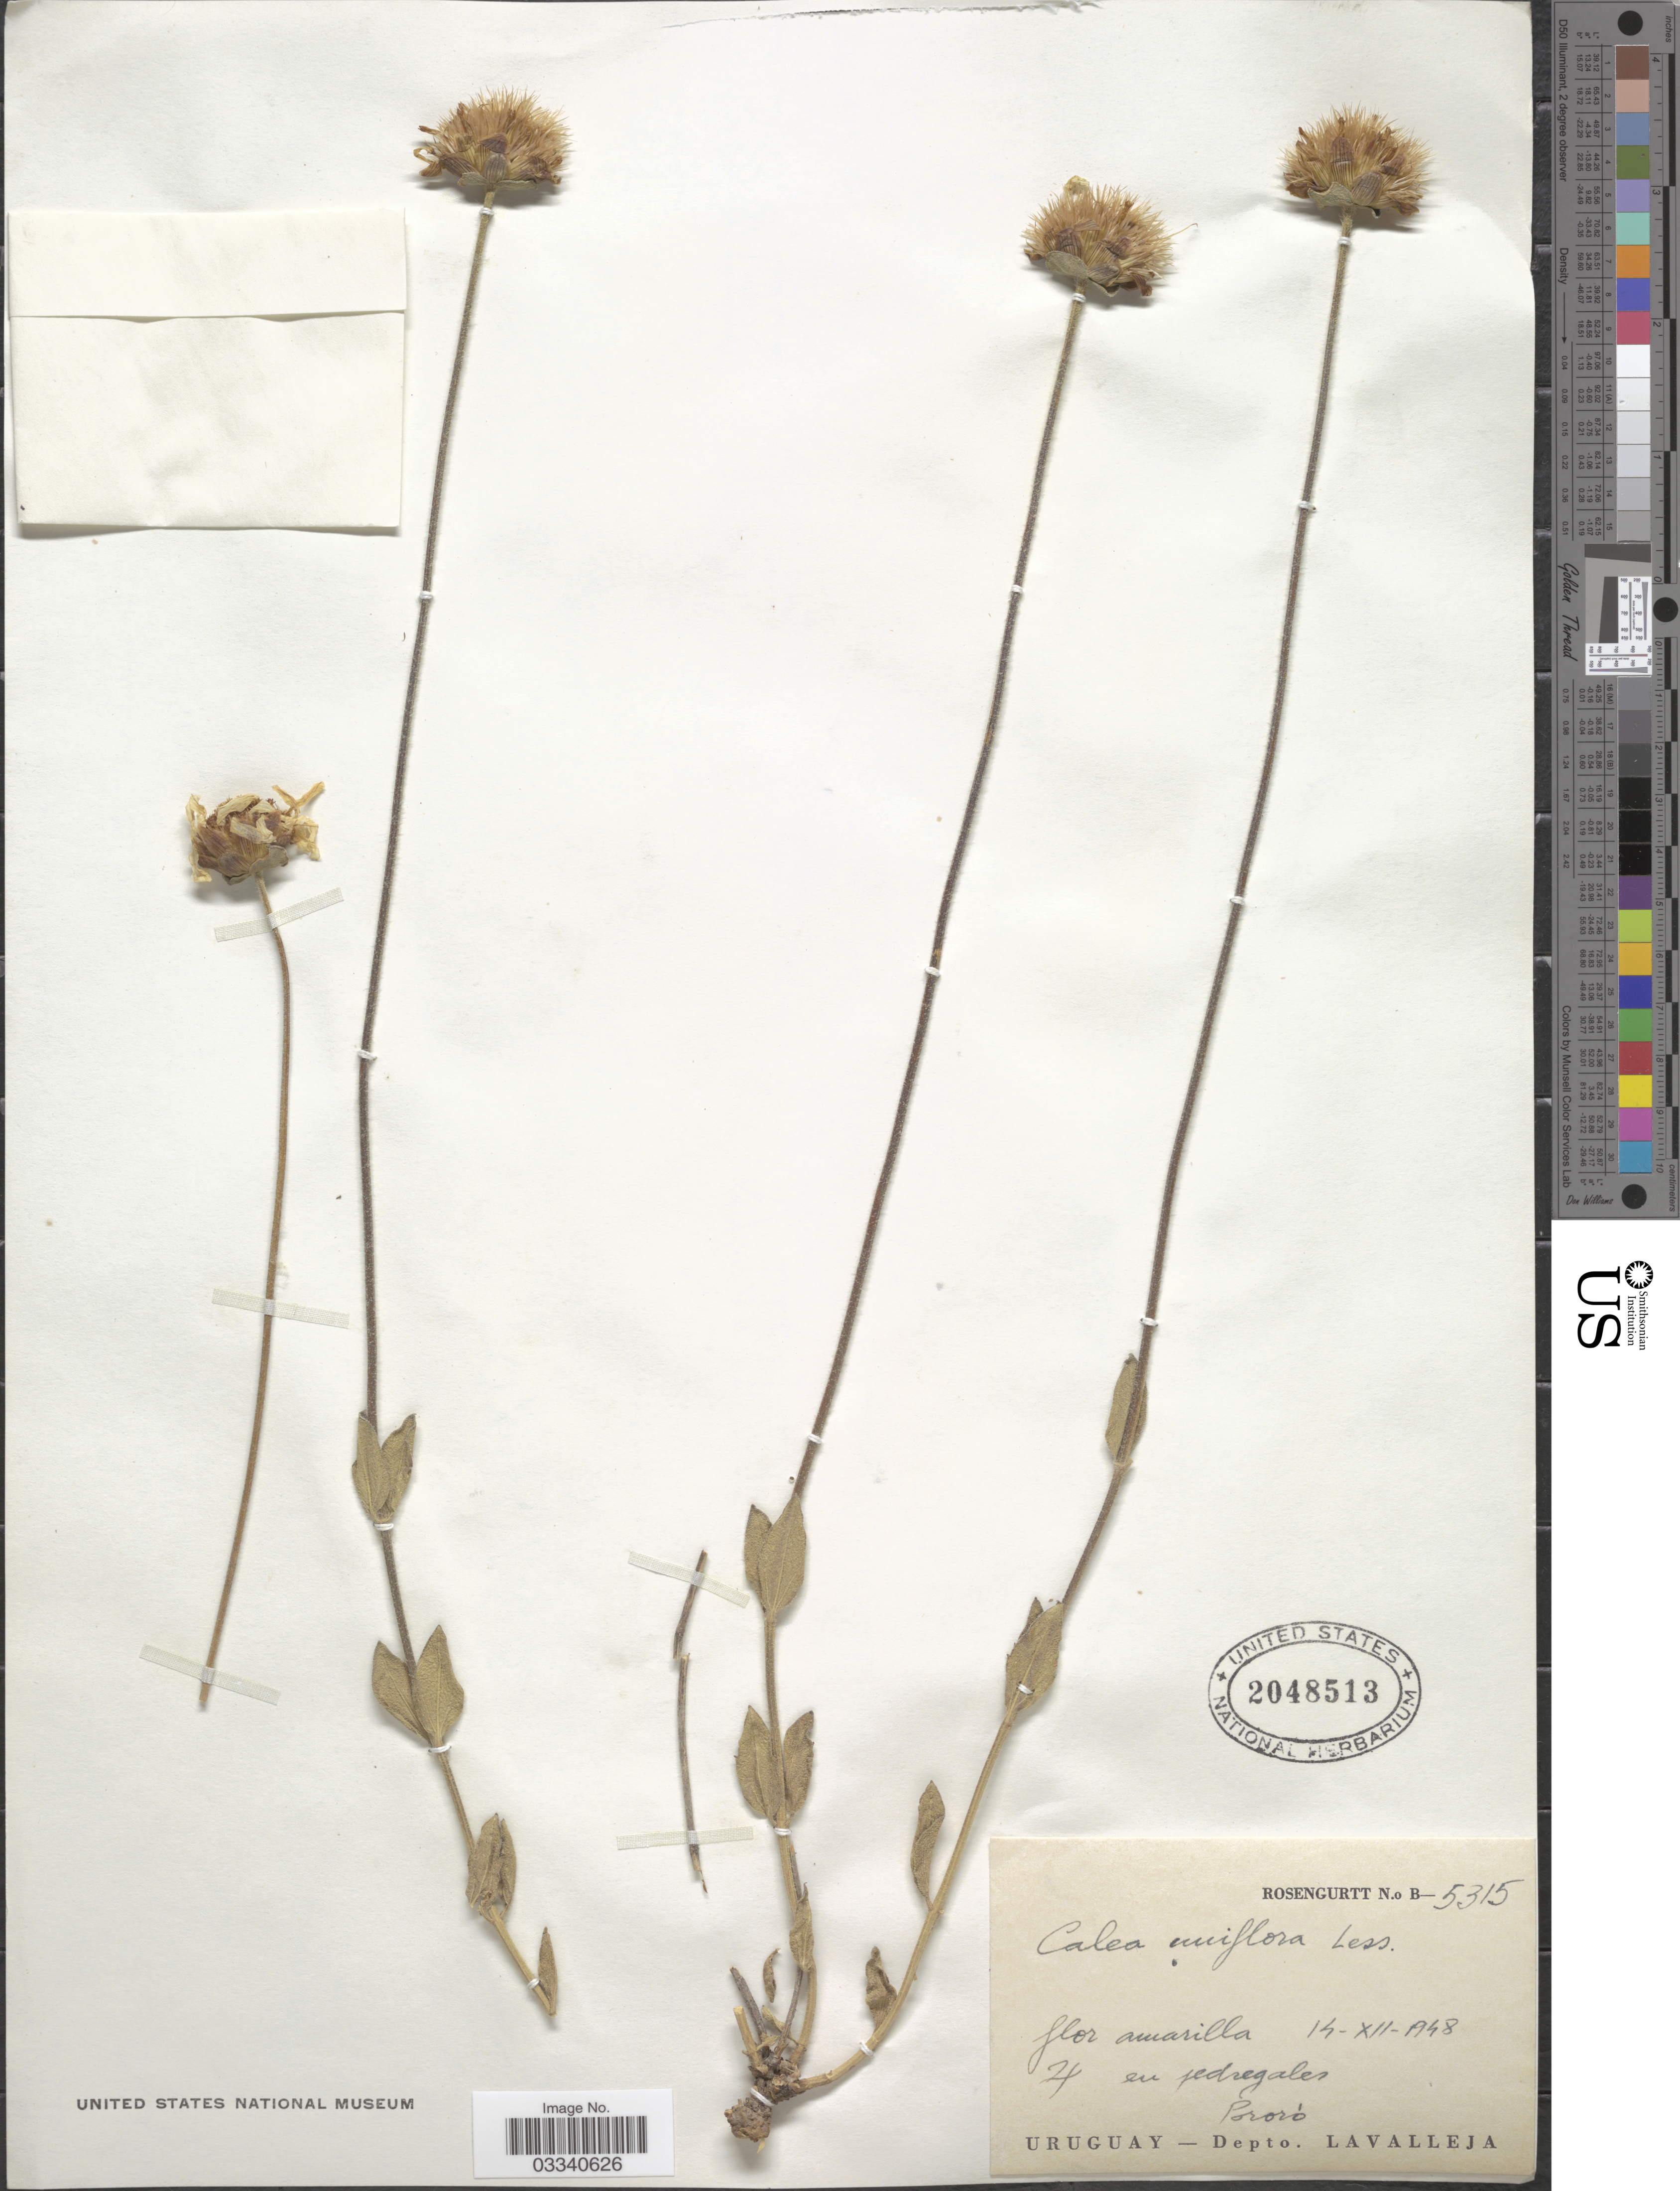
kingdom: Plantae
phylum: Tracheophyta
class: Magnoliopsida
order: Asterales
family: Asteraceae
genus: Calea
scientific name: Calea uniflora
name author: Less.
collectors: Rosengurtt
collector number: B-5315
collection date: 1948-12-14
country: Uruguay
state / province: Lavalleja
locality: Pororó. Depto. Lavalleja.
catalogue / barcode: US 2048513